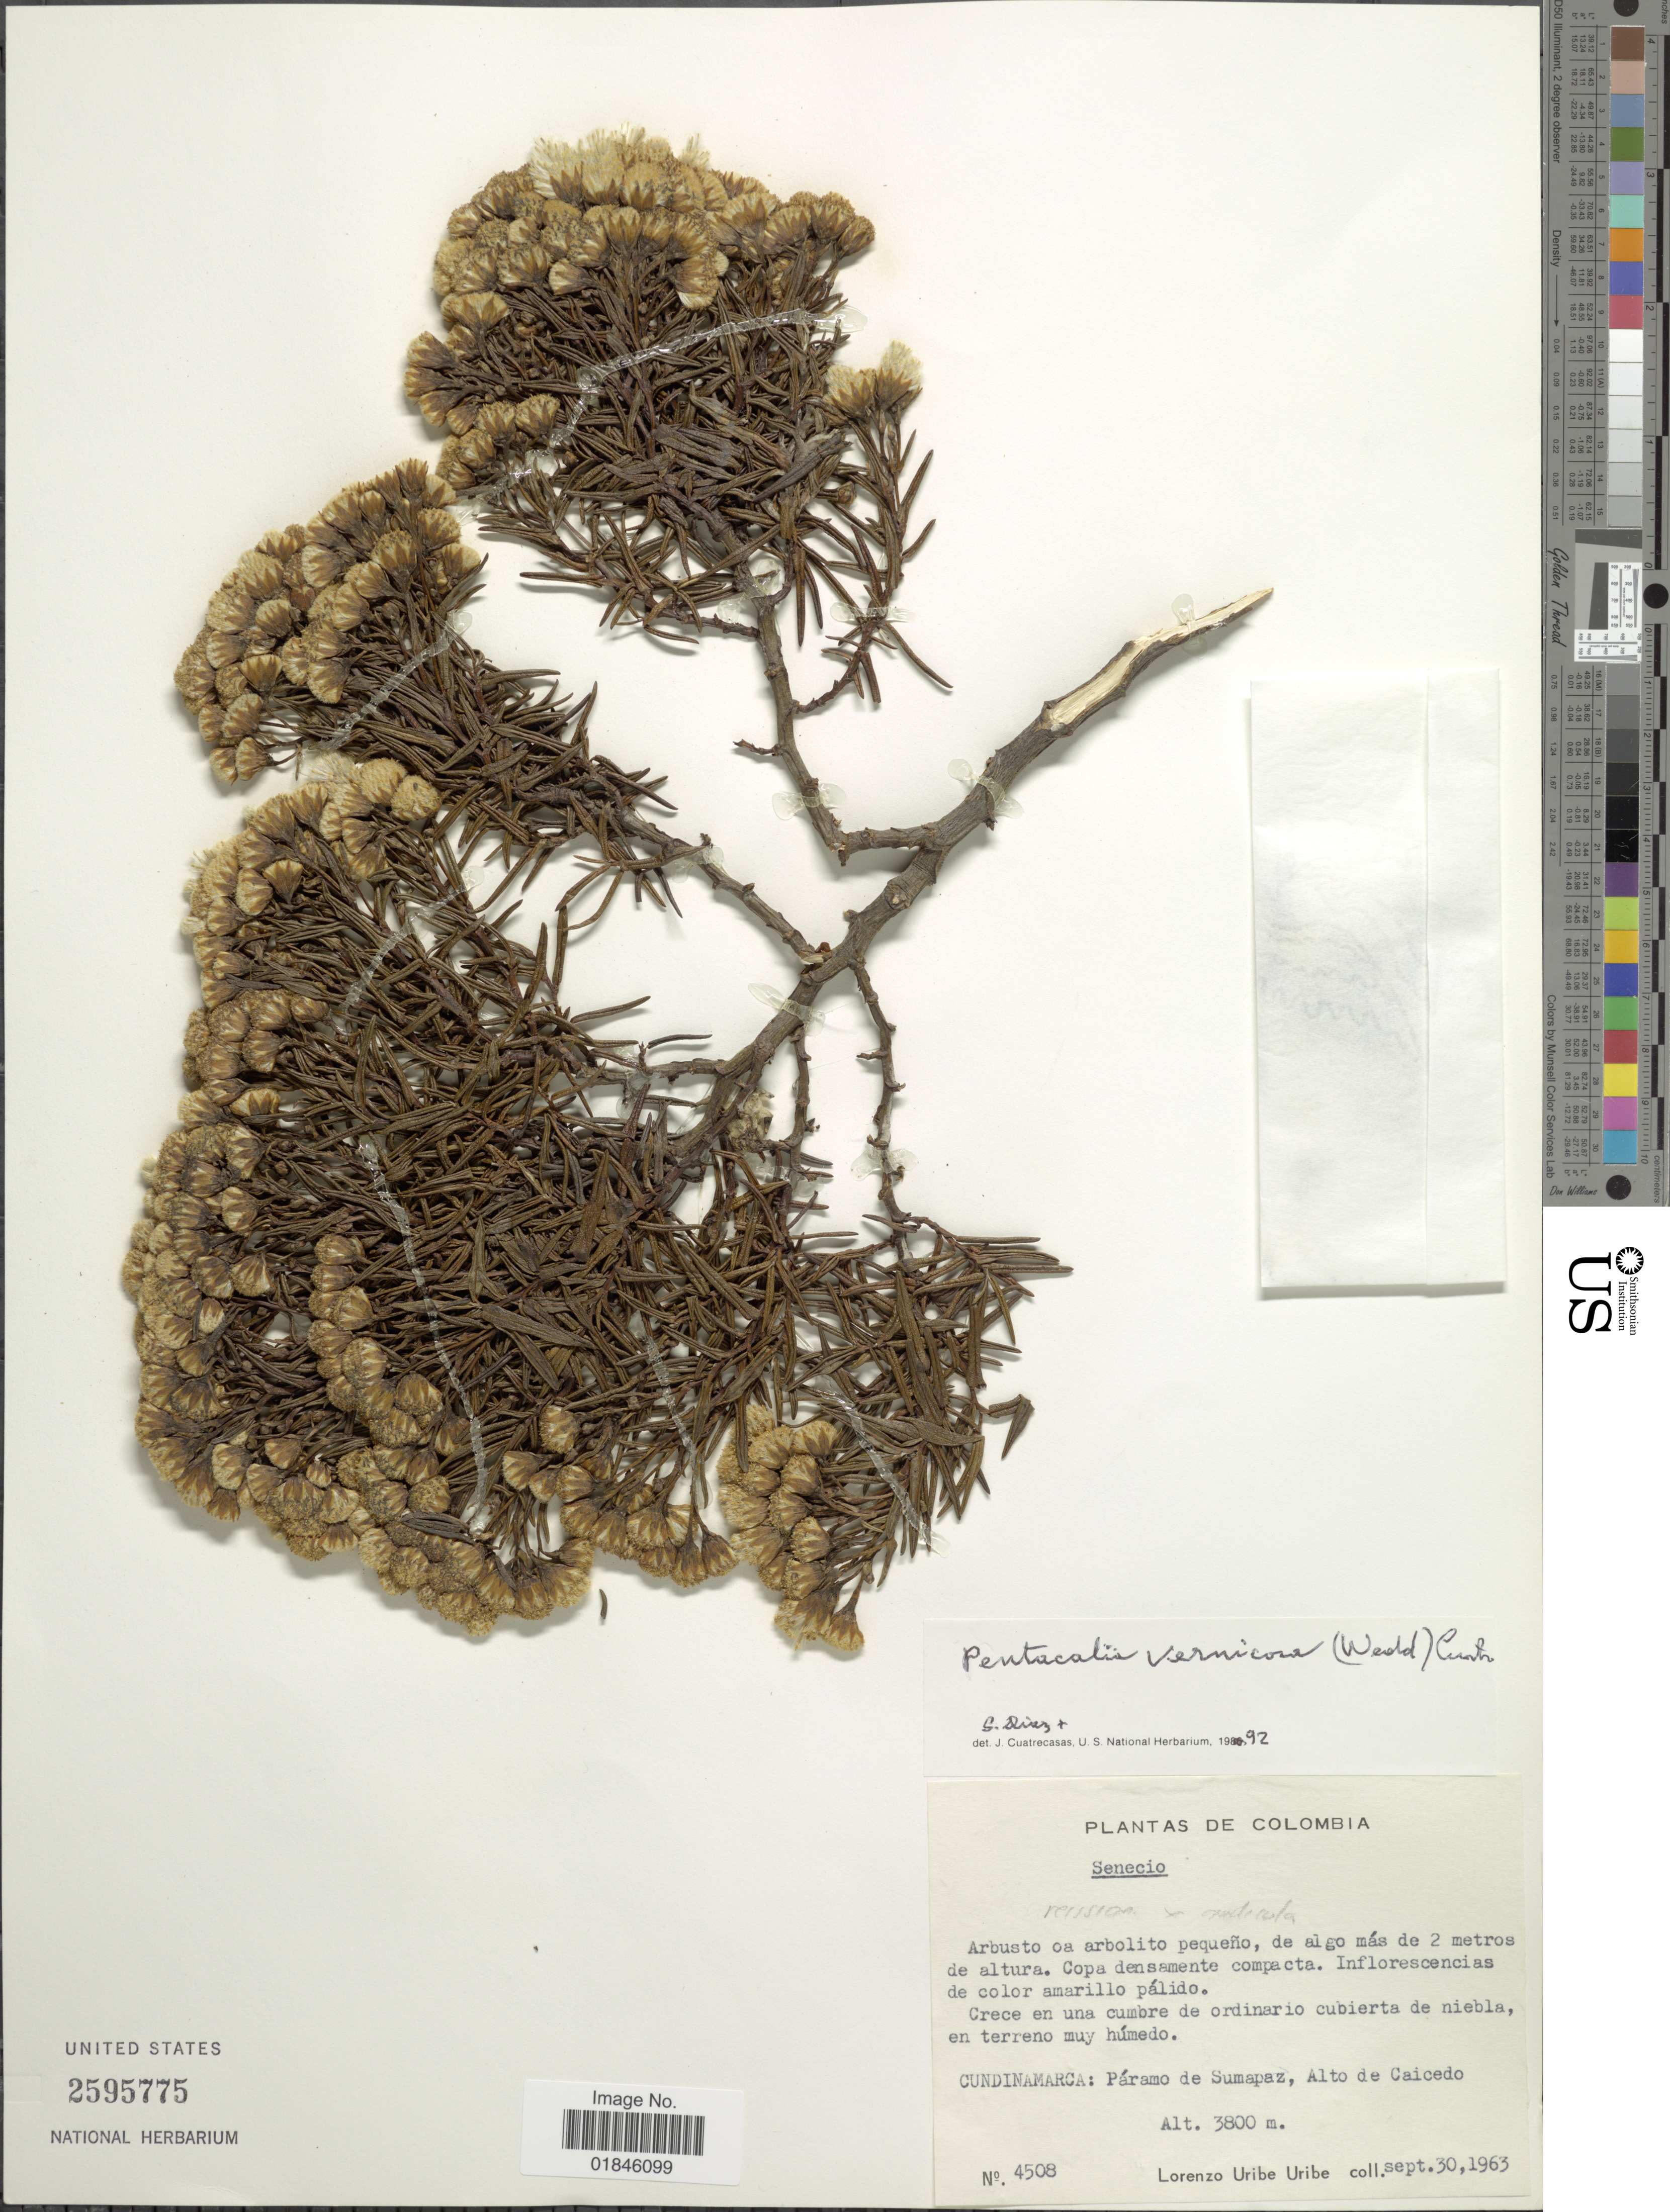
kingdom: Plantae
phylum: Tracheophyta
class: Magnoliopsida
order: Asterales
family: Asteraceae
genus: Pentacalia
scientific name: Pentacalia vernicosa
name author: (Sch. Bip. ex Wedd.) Cuatrec.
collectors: L. Uribe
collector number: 4508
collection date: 1963-09-30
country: Colombia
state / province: Cundinamarca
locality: Cundinamarca: Páramo de Sumapaz, Alto de Caicedo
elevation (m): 3800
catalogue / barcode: US 2595773